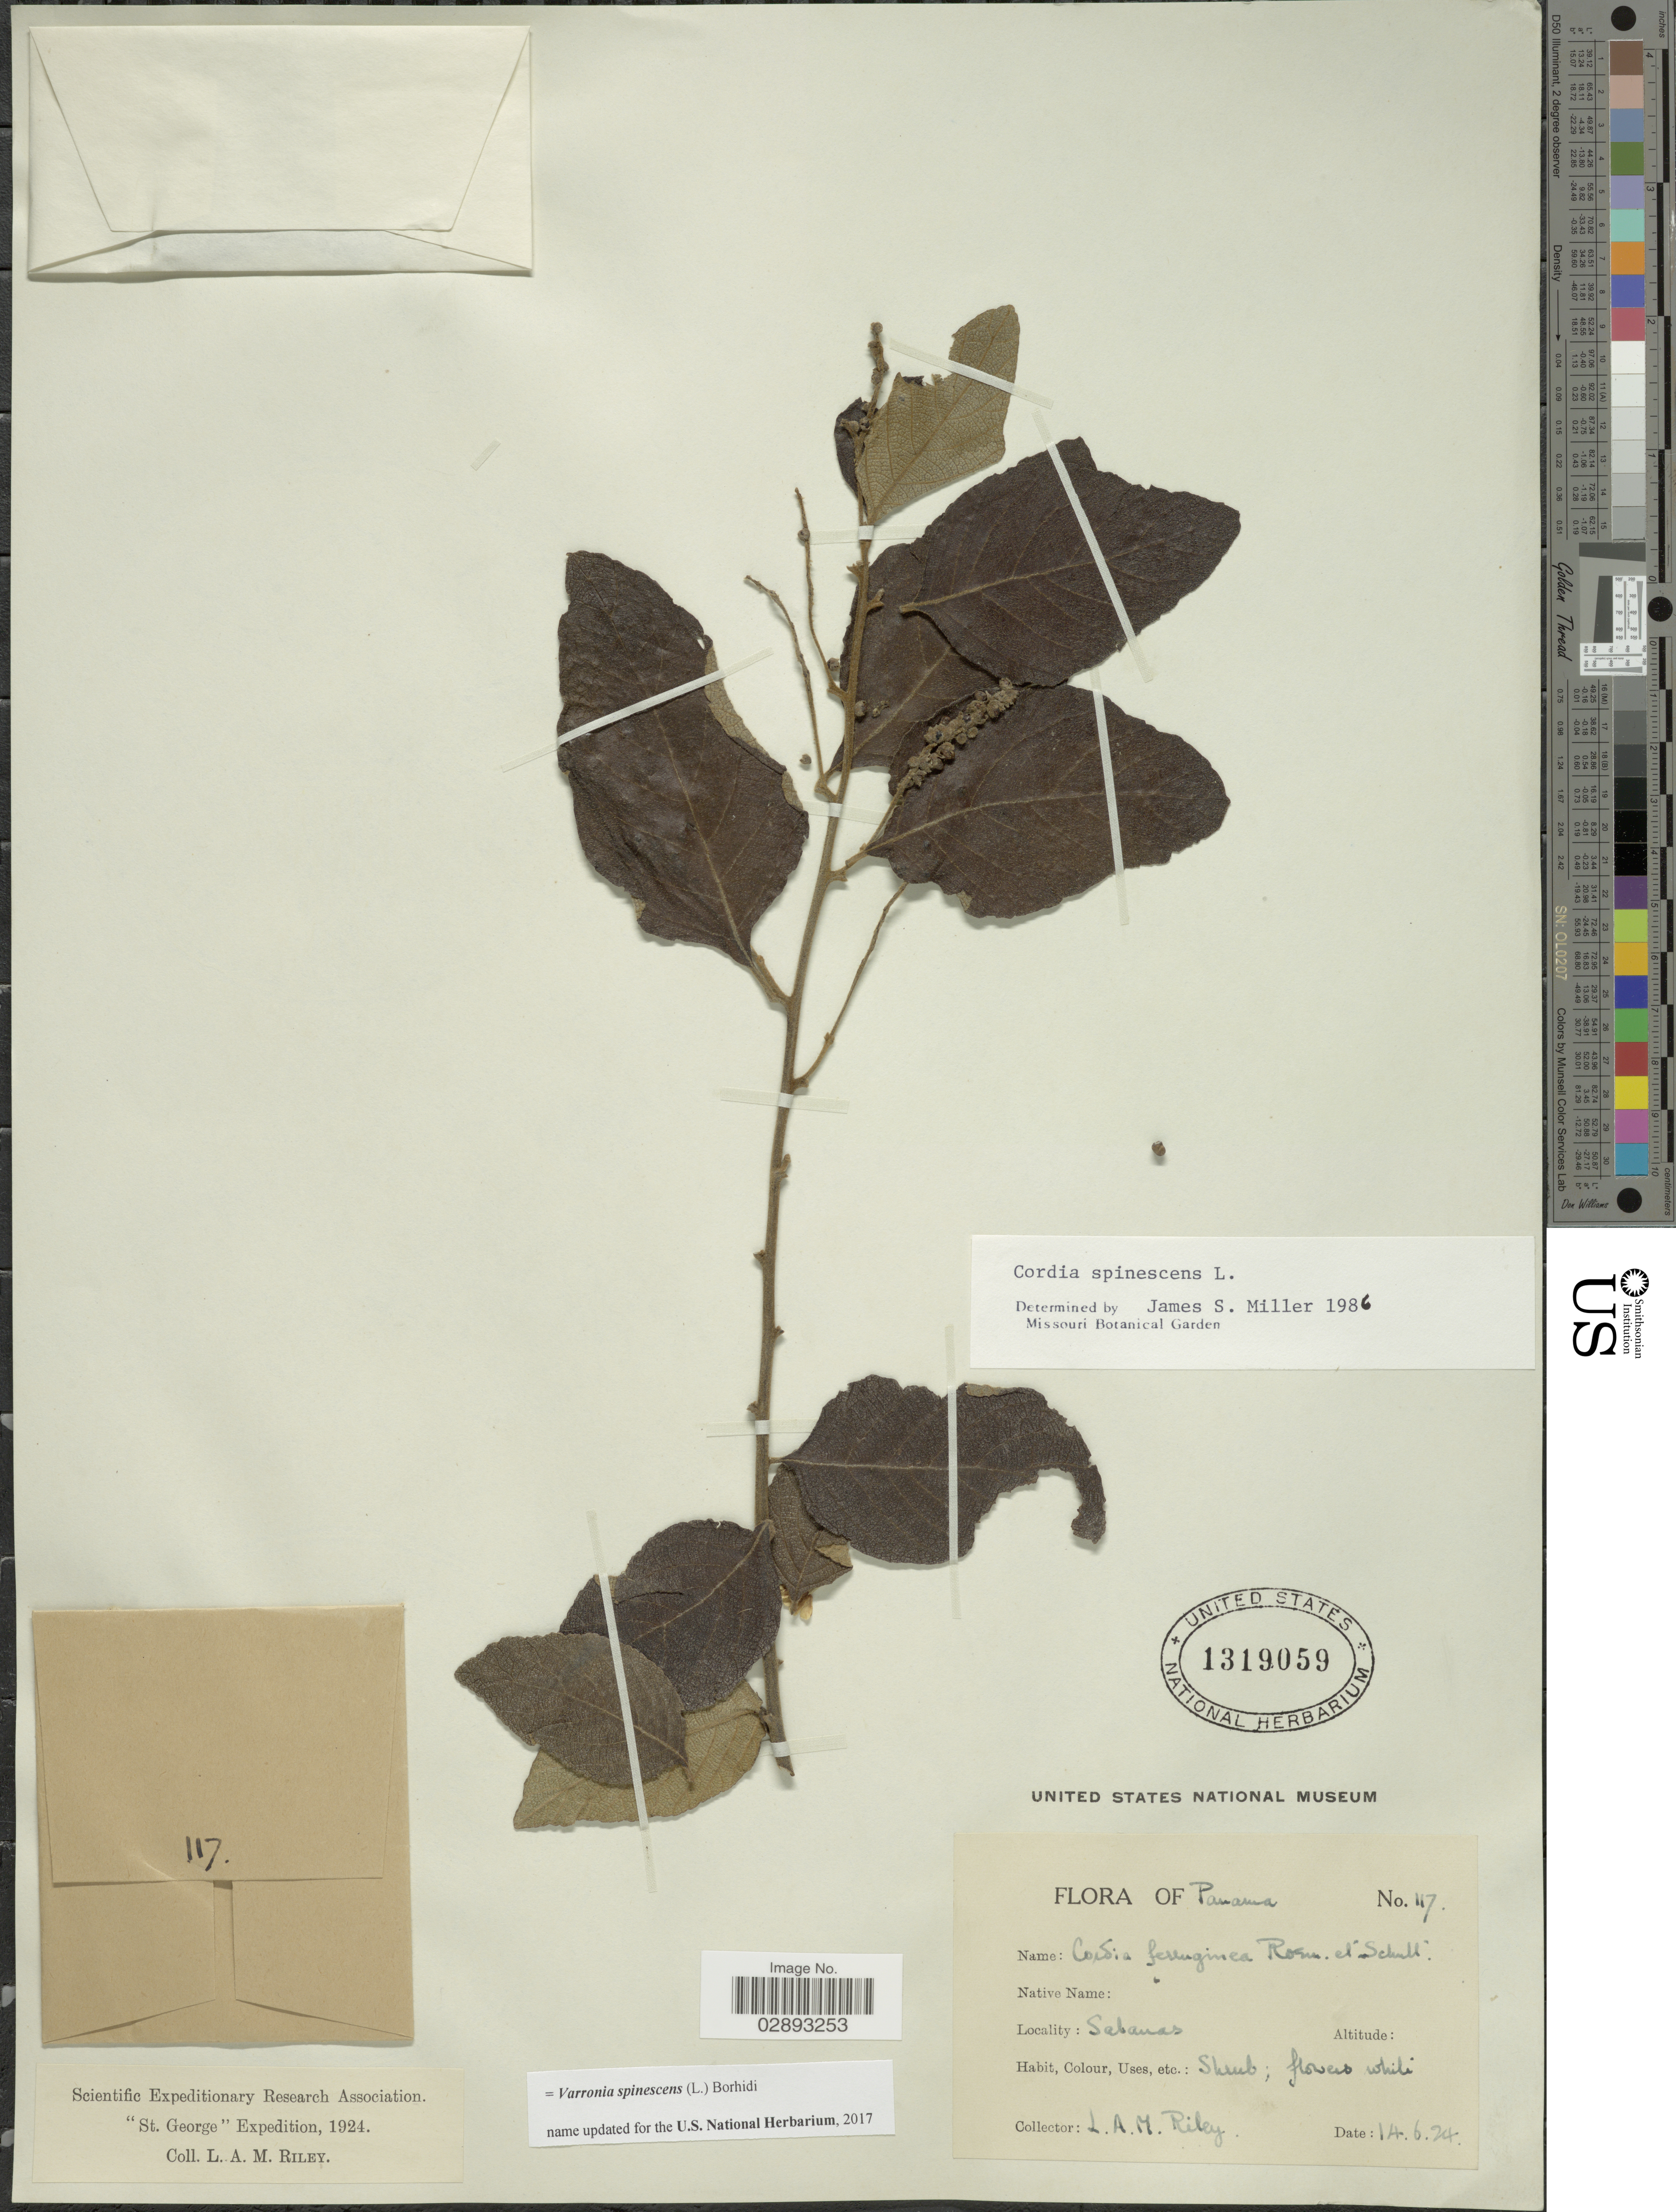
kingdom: Plantae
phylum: Tracheophyta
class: Magnoliopsida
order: Boraginales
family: Cordiaceae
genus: Varronia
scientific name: Varronia spinescens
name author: (L.) Borhidi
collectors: L. A. M. Riley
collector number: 117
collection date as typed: Transcribed d/m/y: 14/6/24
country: Panama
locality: Sabanas.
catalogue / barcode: US 1319059